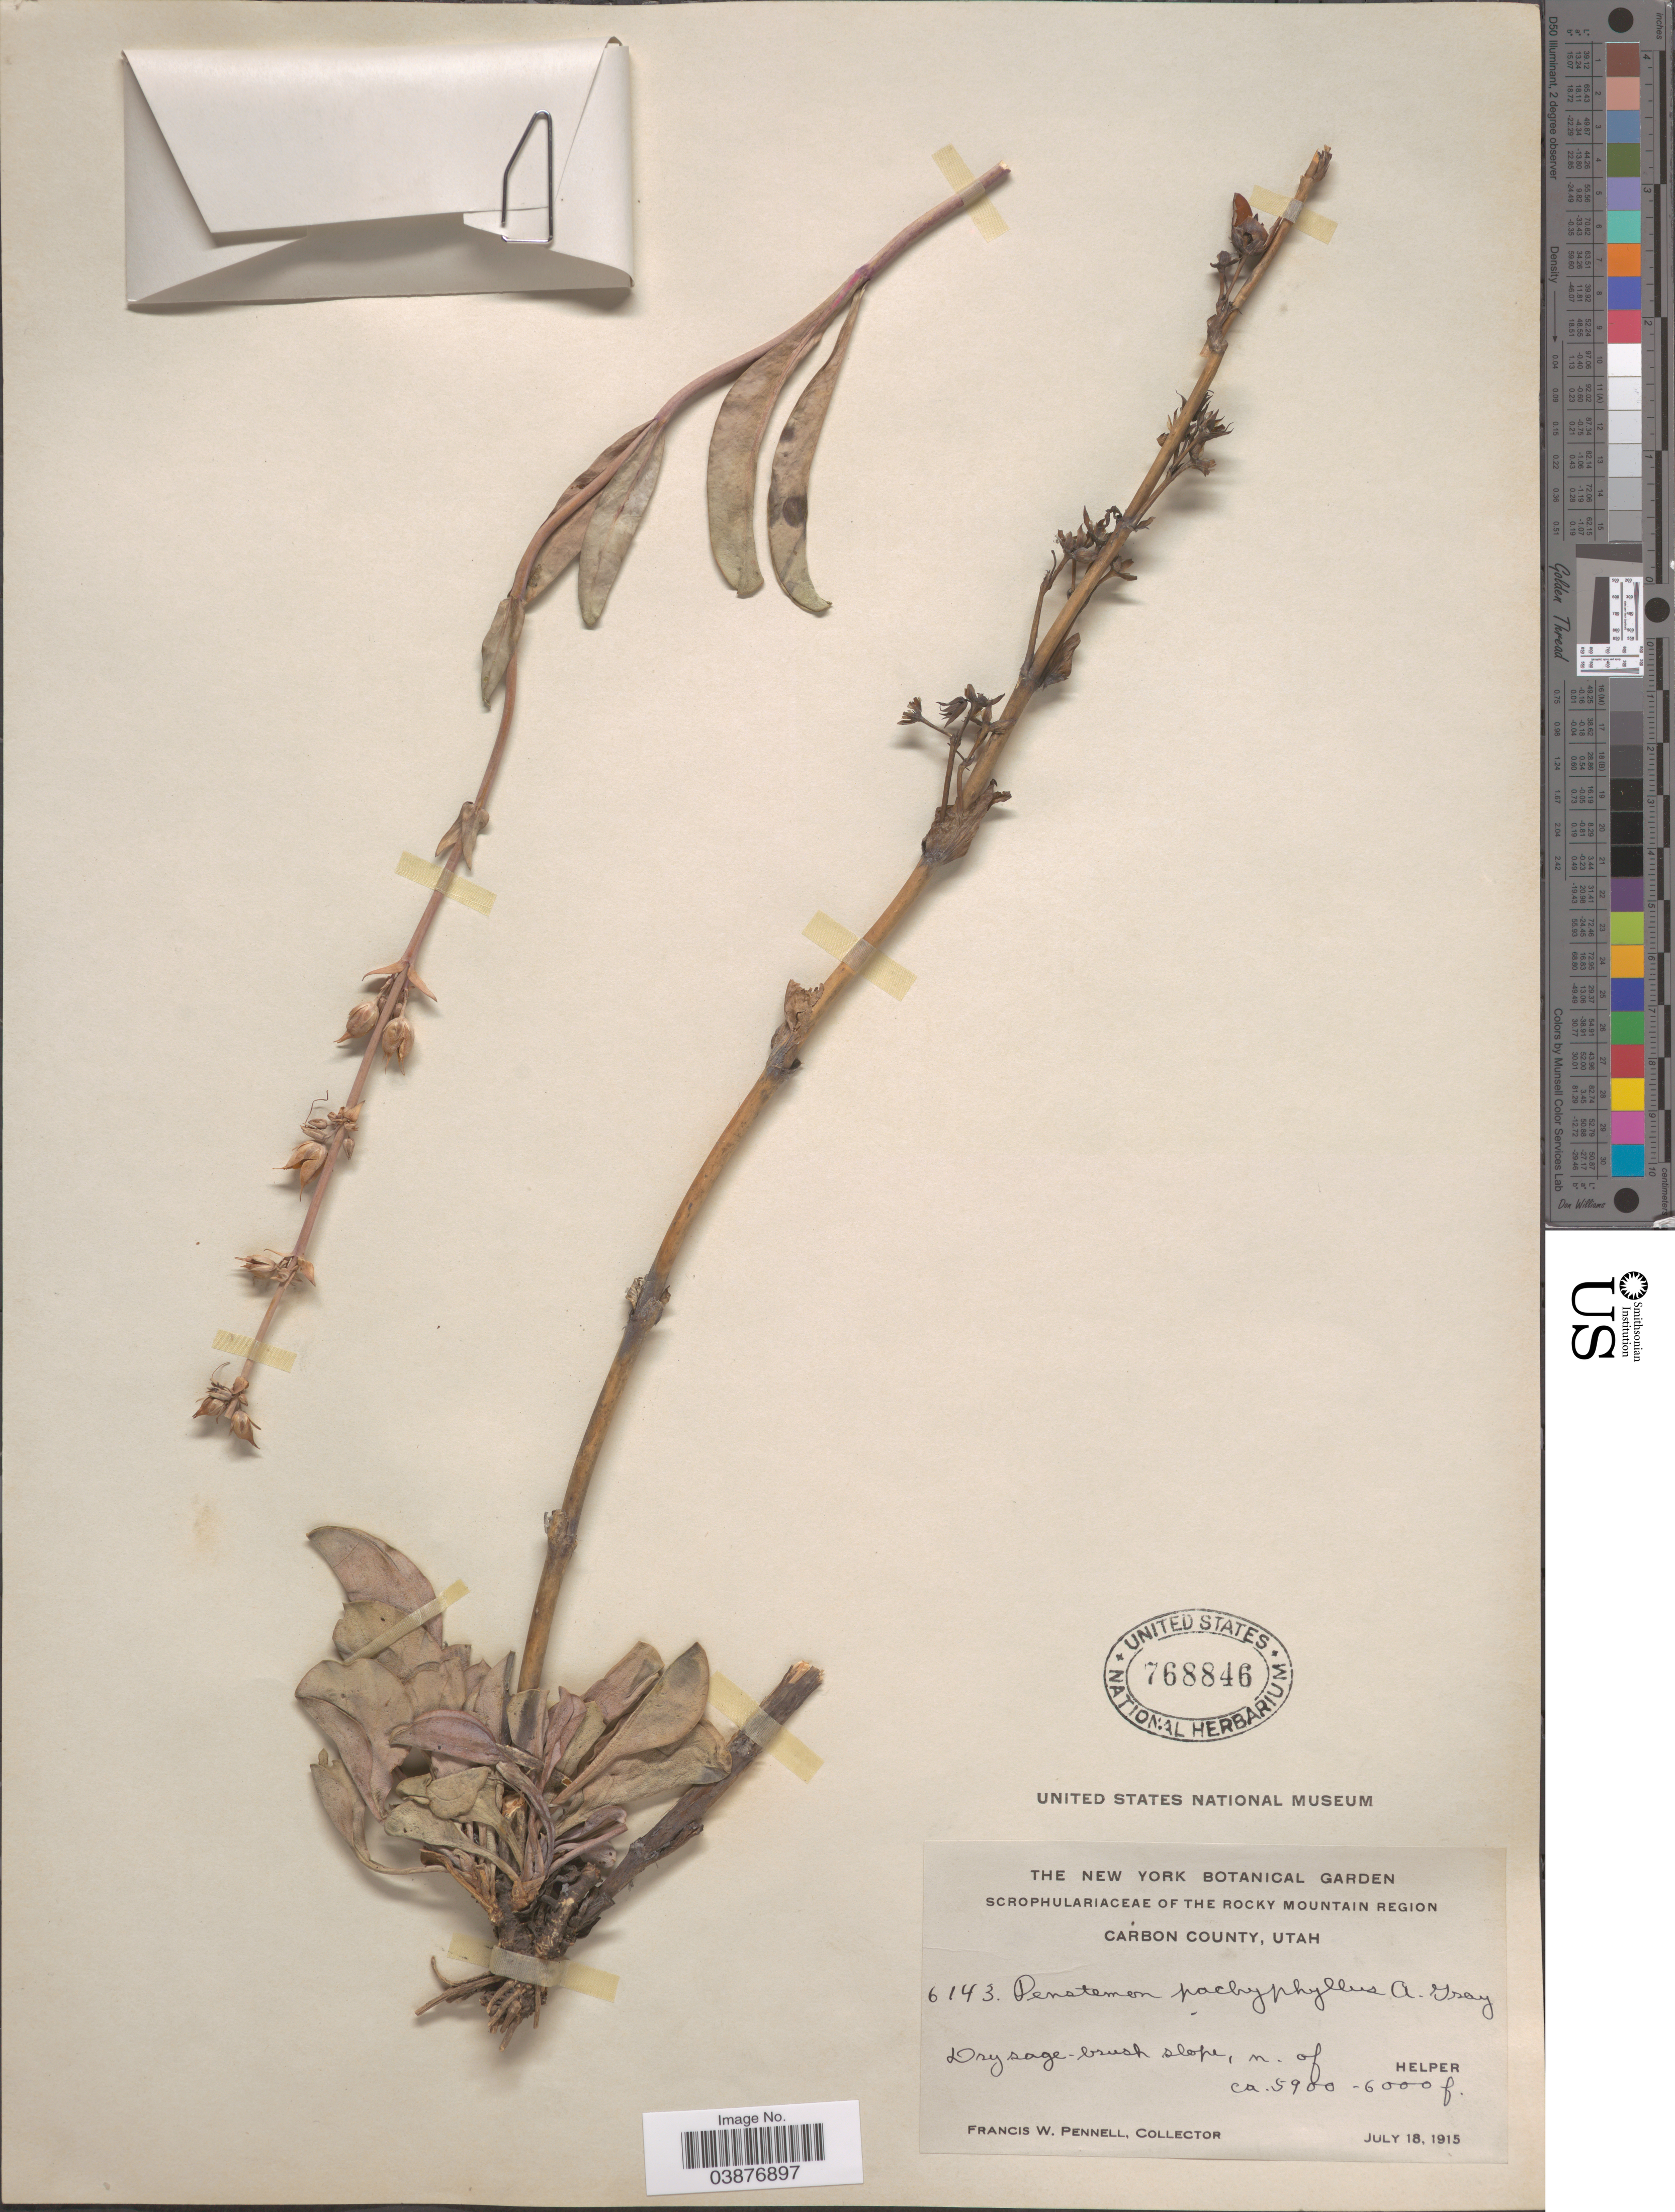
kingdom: Plantae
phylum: Tracheophyta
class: Magnoliopsida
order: Lamiales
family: Plantaginaceae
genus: Penstemon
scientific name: Penstemon pachyphyllus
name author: A. Gray ex Rydb.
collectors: F. W. Pennell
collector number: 6143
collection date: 1915-07-18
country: United States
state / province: Utah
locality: The Rocky Mountain Region. Carbon County. Dry sage- brush slope, n. of Helper.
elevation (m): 1798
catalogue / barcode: US 768846